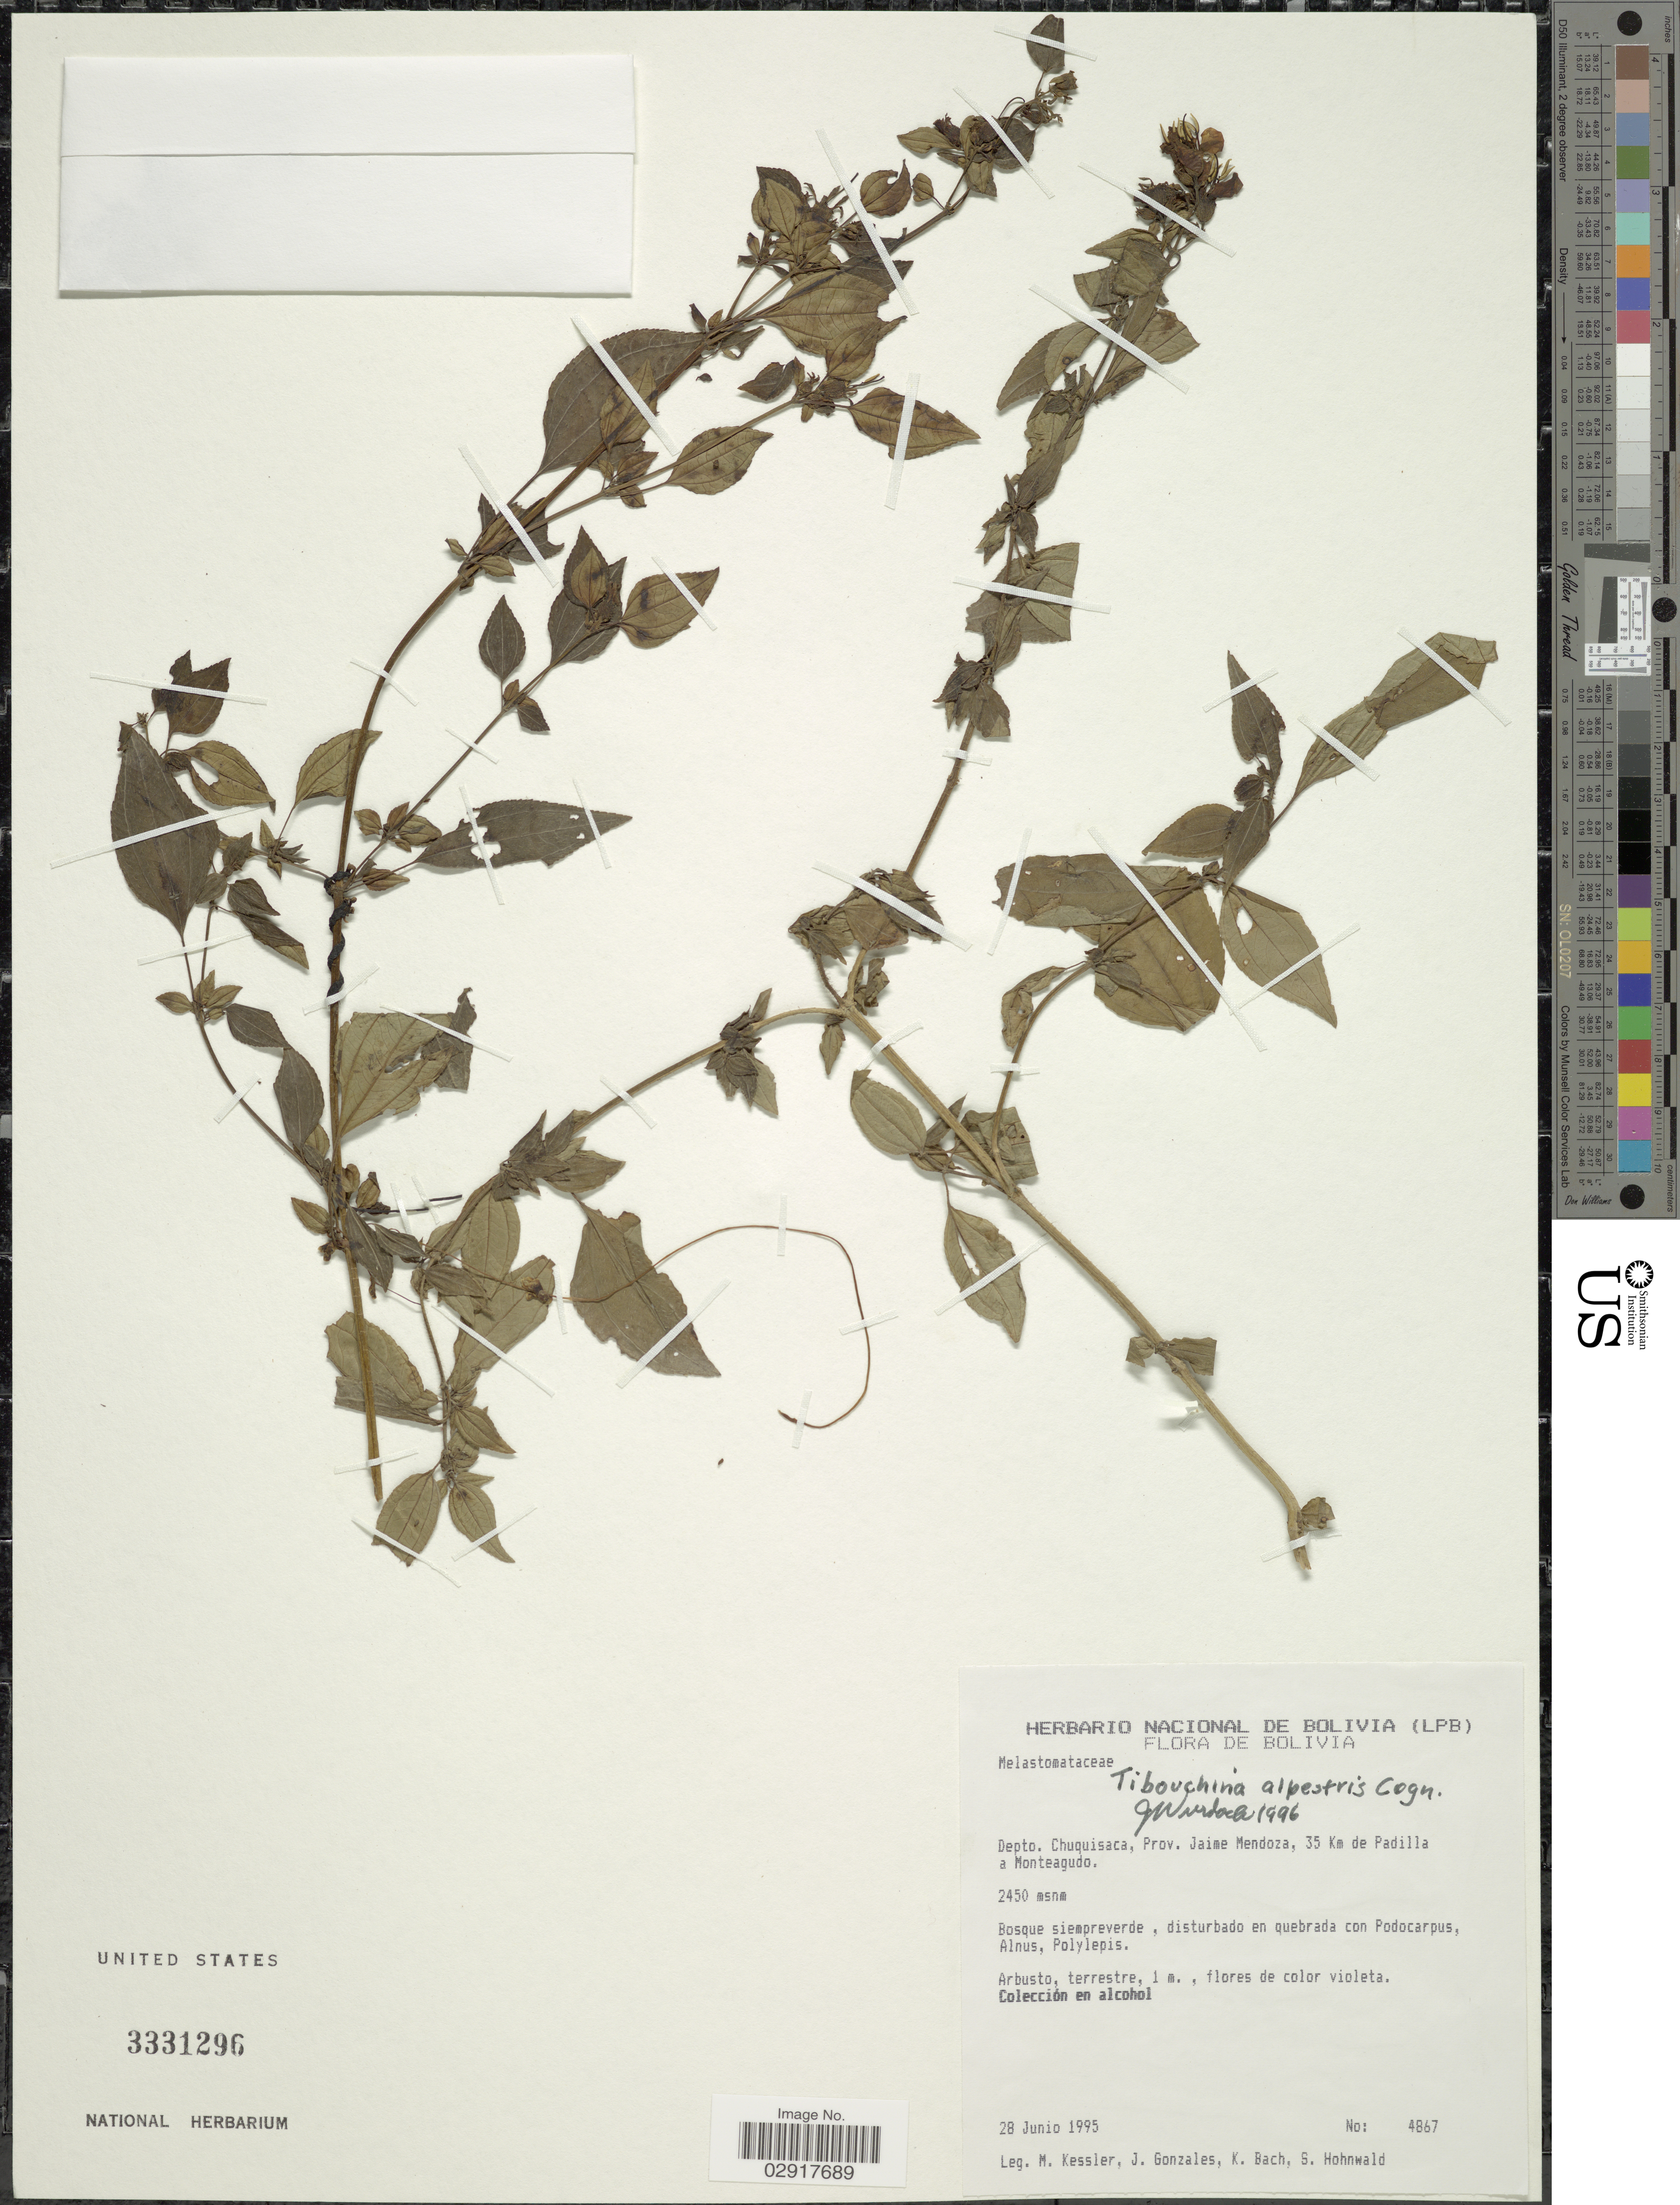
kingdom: Plantae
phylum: Tracheophyta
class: Magnoliopsida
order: Myrtales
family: Melastomataceae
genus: Chaetogastra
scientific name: Chaetogastra brachyphylla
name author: (Gleason) P.J.F. Guim. & Michelang.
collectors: M. Kessler, J. Gonzales, K. Bach & S. Hohnwald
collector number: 4867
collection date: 1995-06-28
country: Bolivia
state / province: Chuquisaca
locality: Depto. Chuquisaca, Prov. Jaime Mendoza, 35 Km de Padilla a Monteagudo.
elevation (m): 2450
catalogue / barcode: US 3331296